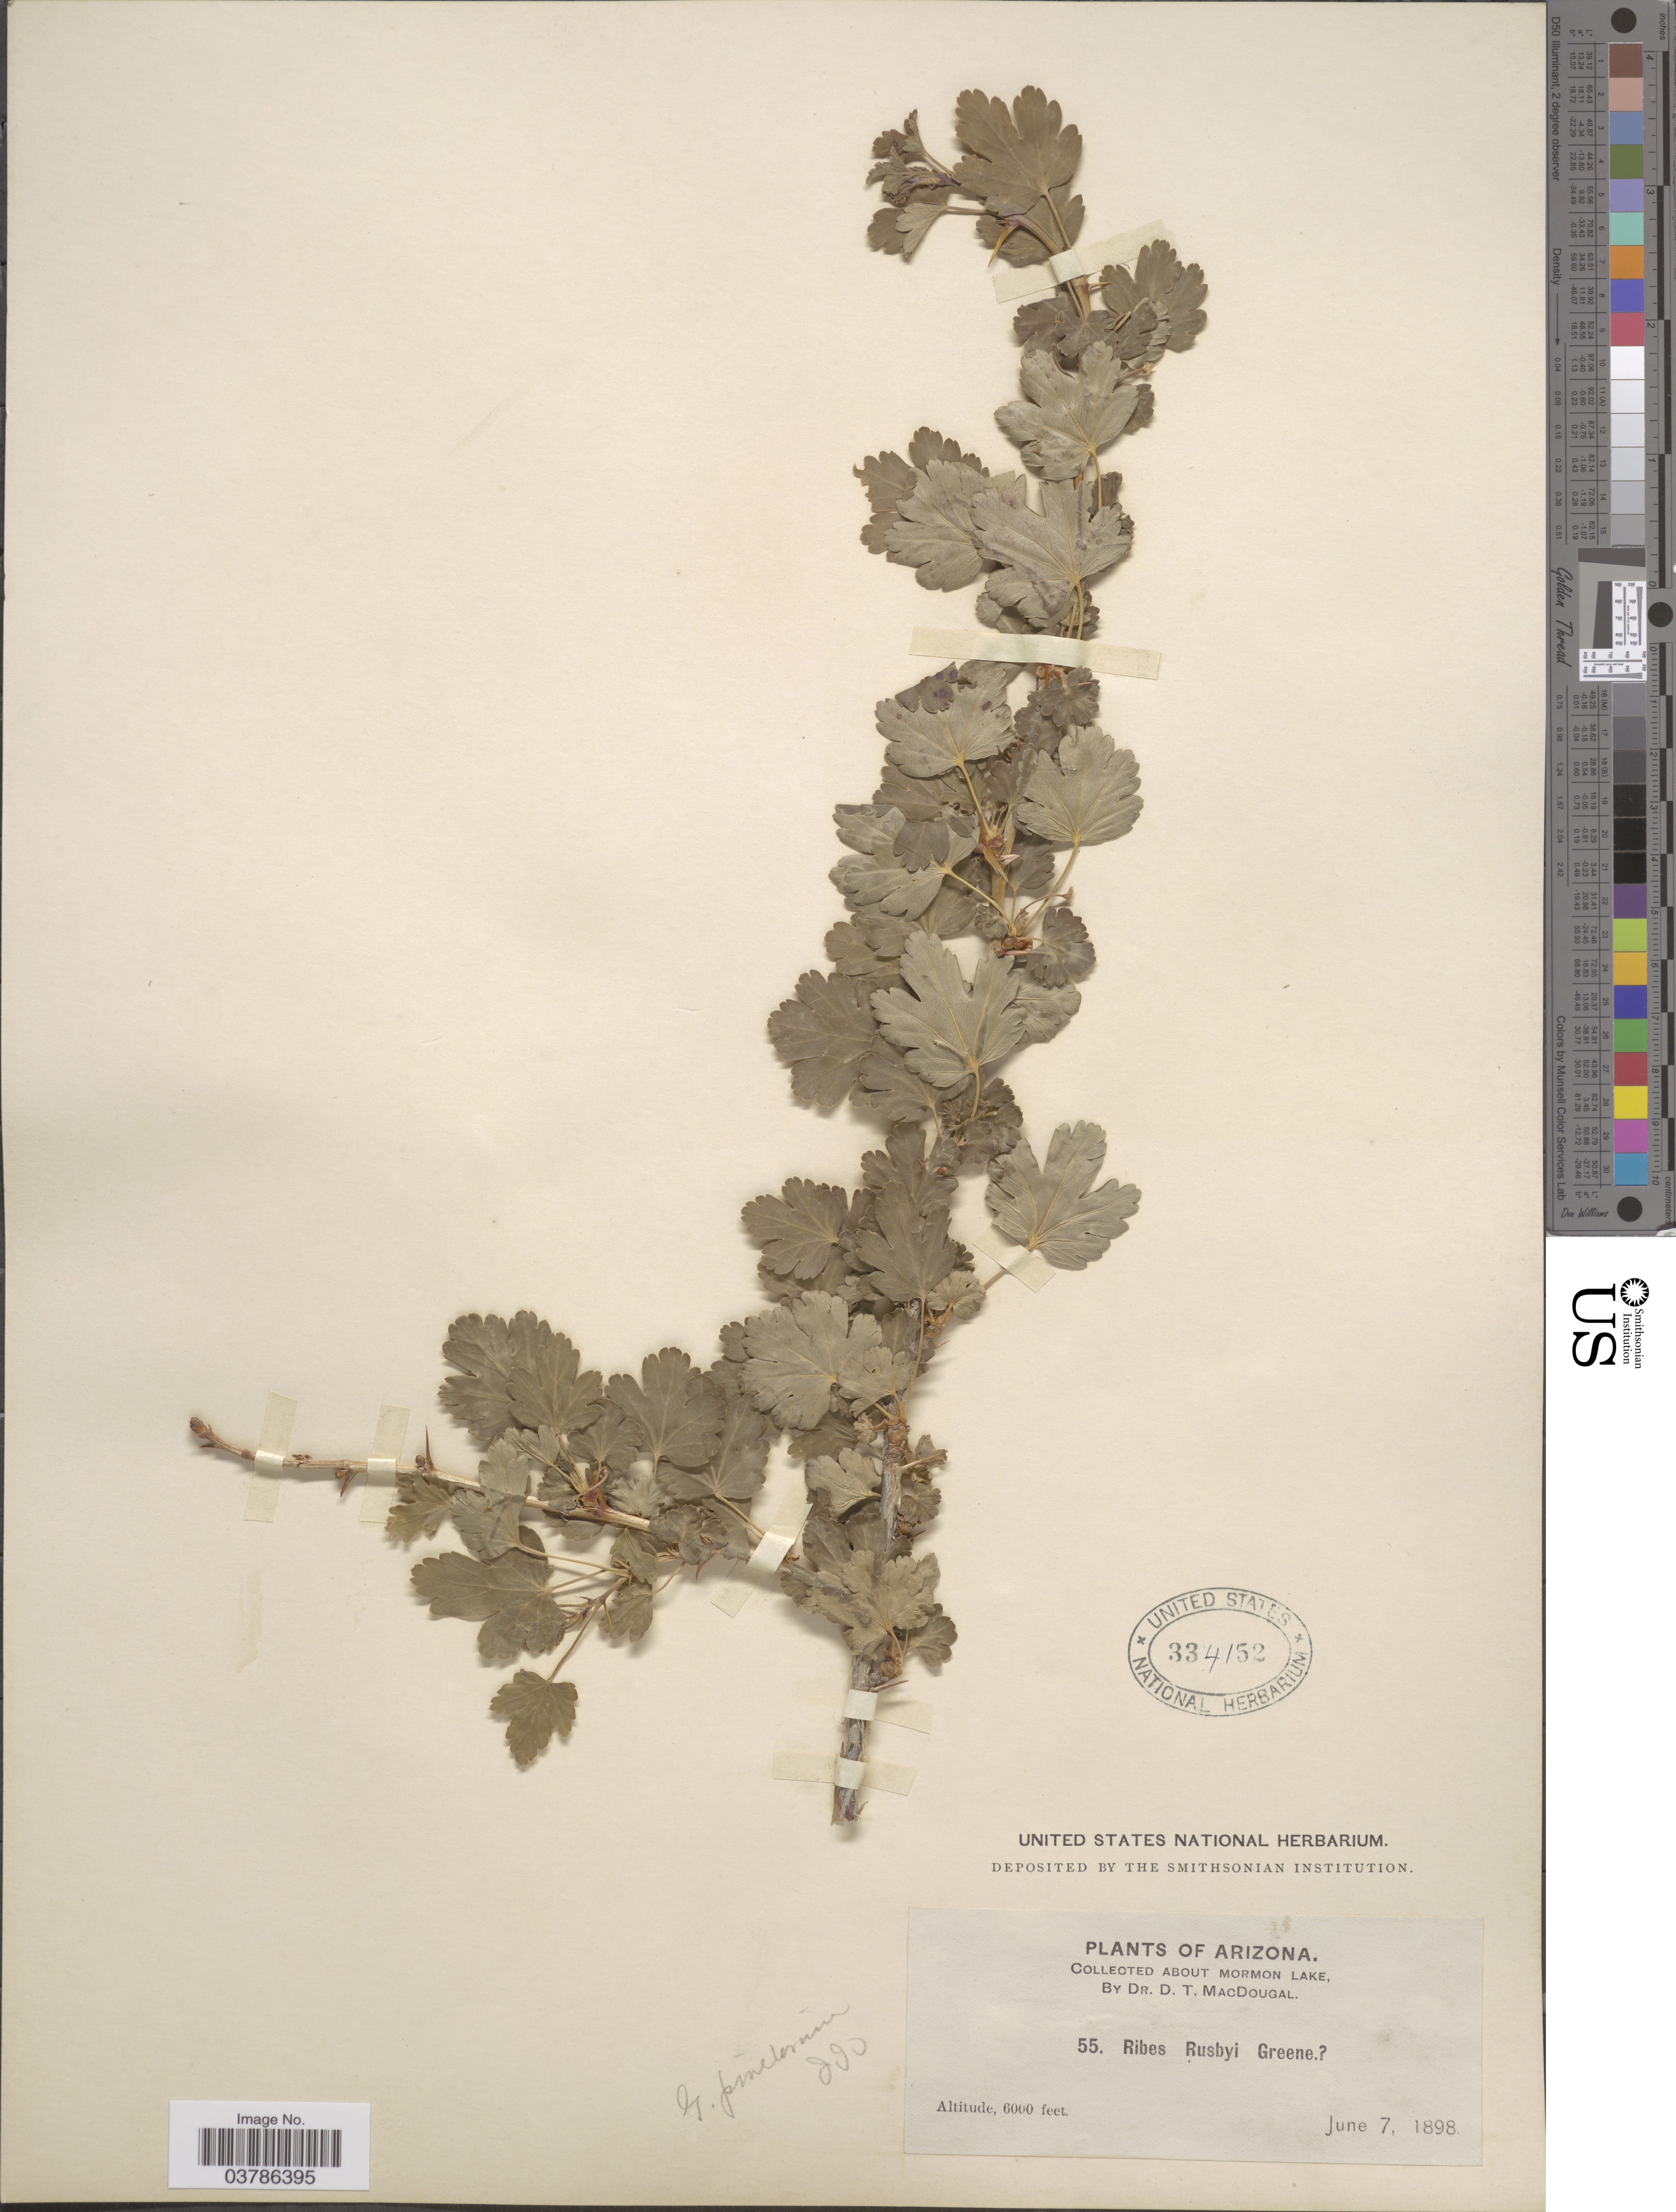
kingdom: Plantae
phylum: Tracheophyta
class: Magnoliopsida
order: Saxifragales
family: Grossulariaceae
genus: Ribes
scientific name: Ribes pinetorum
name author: Greene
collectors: D. McDougal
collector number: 55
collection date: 1898-06-07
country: United States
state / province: Arizona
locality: About Mormon Lake.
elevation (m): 1829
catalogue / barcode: US 334152